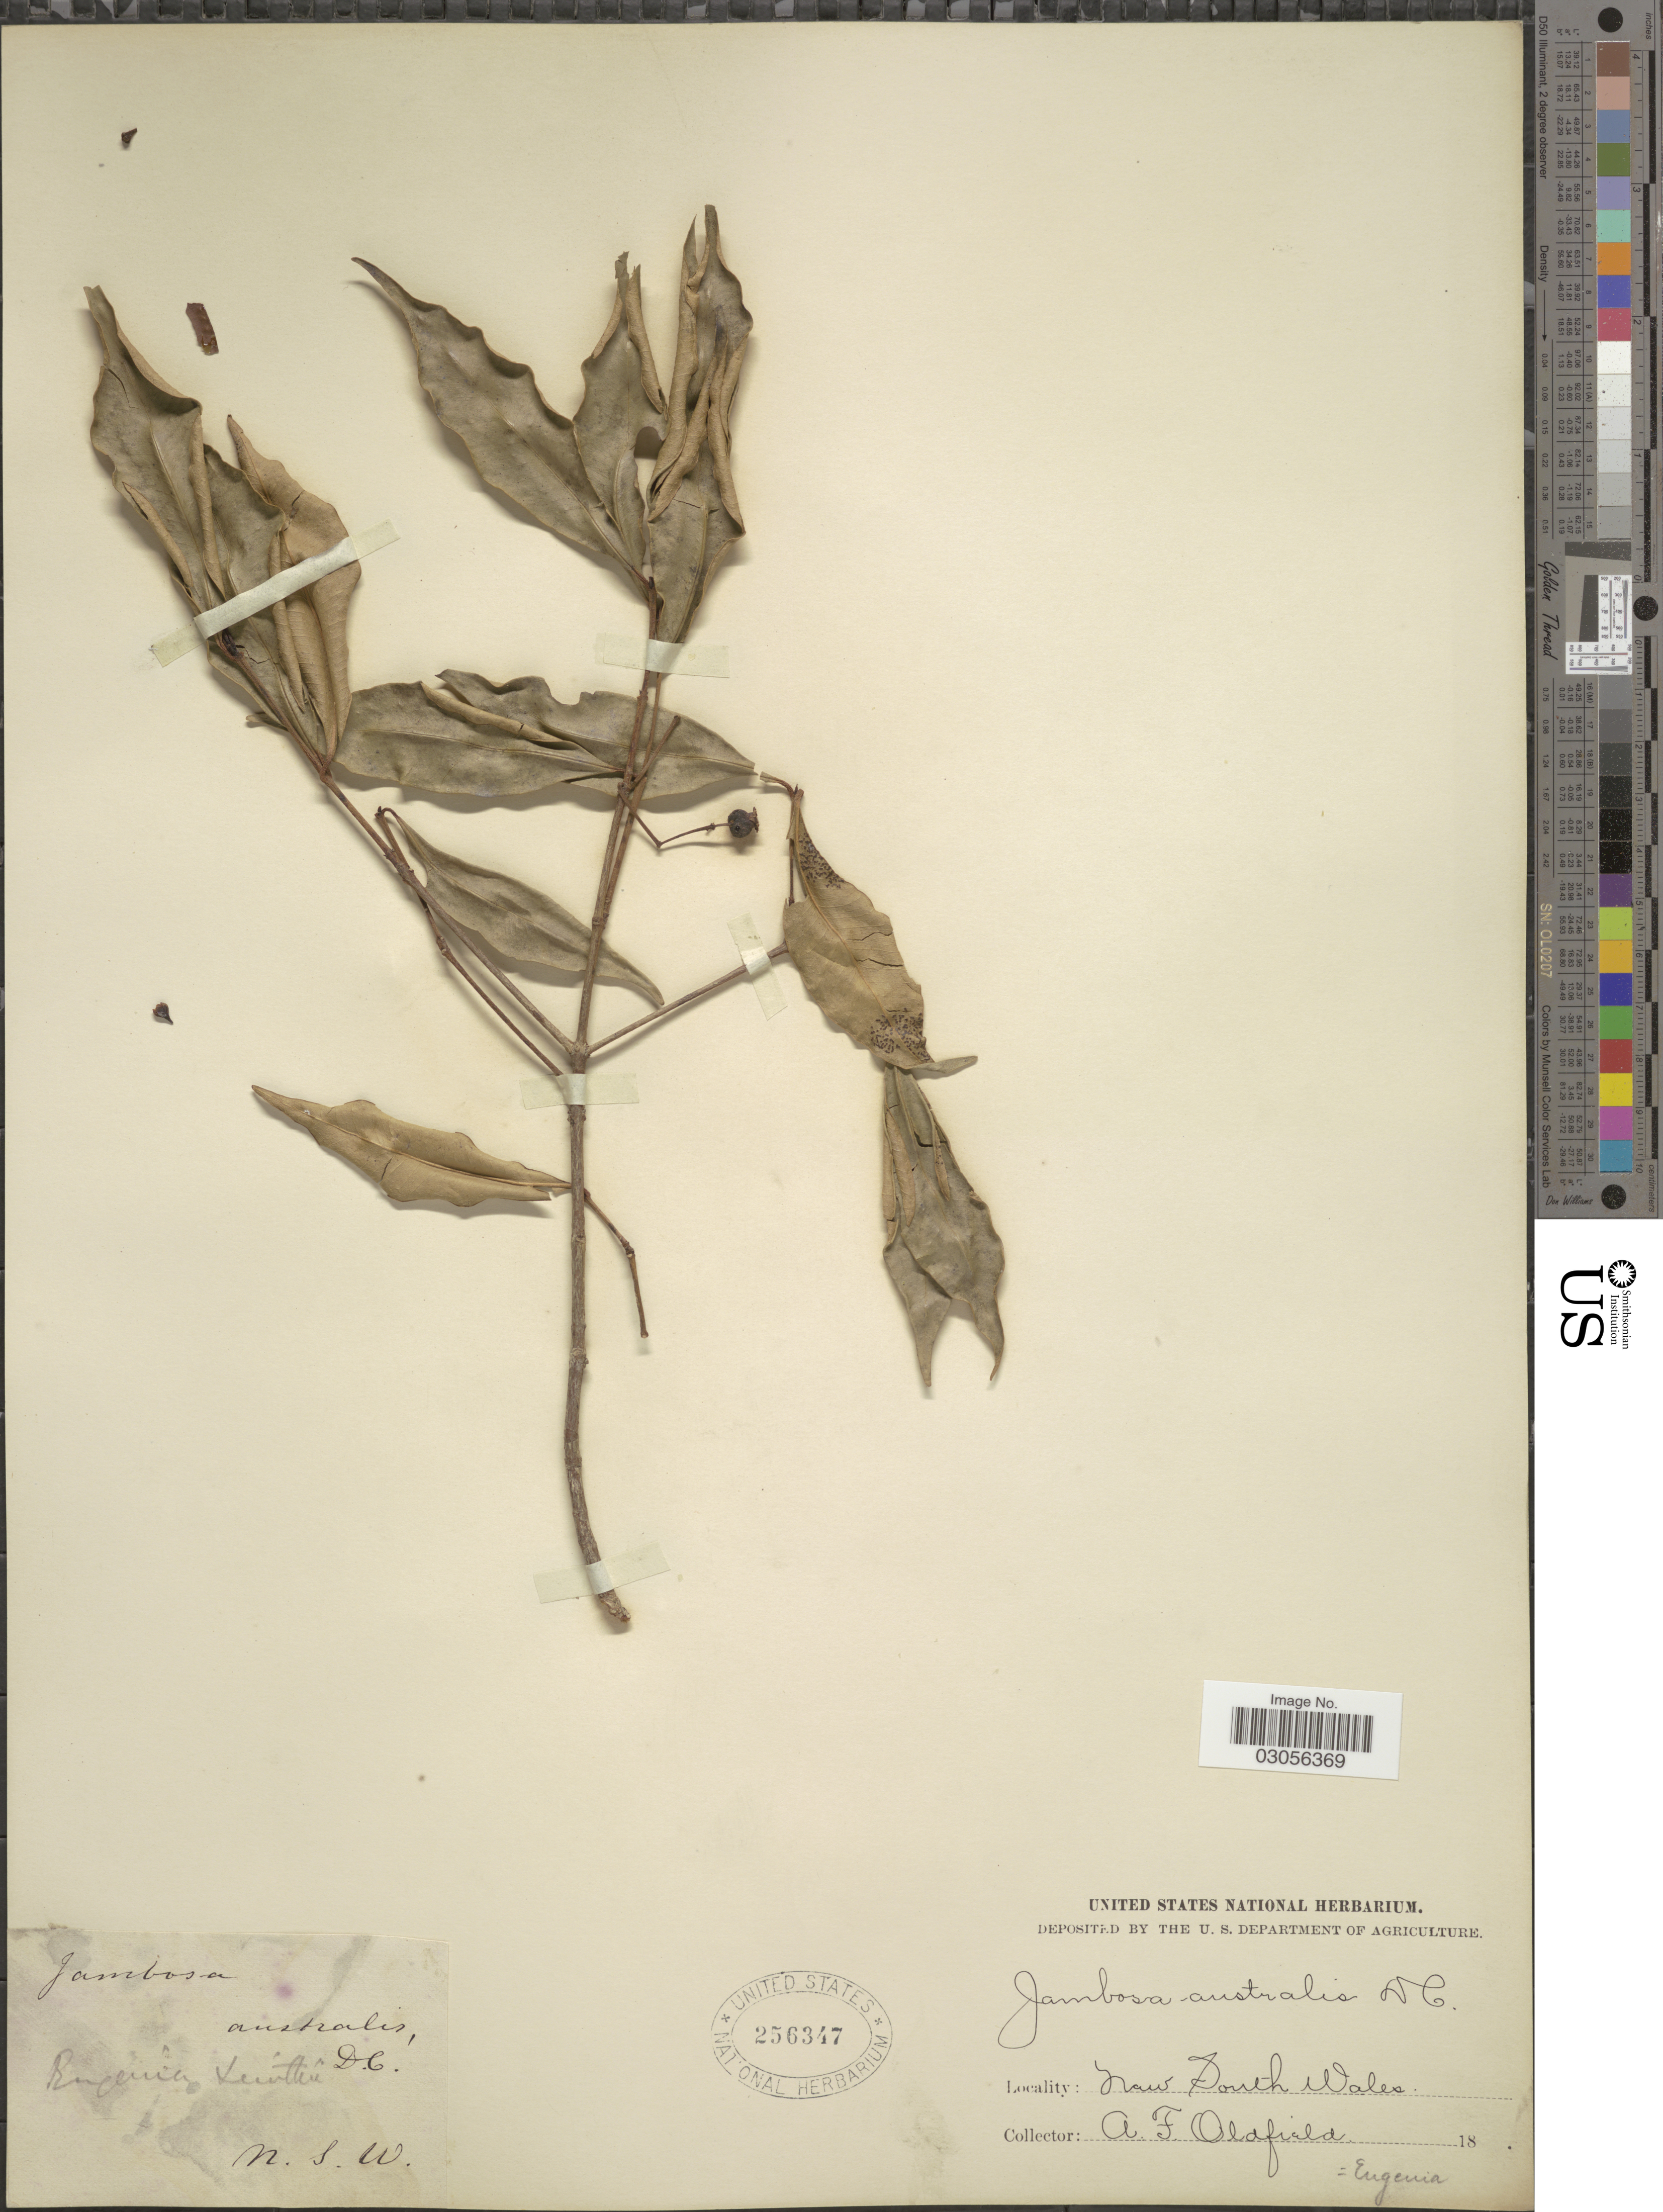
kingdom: Plantae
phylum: Tracheophyta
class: Magnoliopsida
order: Myrtales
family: Myrtaceae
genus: Syzygium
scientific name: Syzygium sp.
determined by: Strong, Mark T., (BOT), Smithsonian Institution - National Museum of Natural History (UNITED STATES)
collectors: A. Oldfield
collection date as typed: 18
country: Australia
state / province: New South Wales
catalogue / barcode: US 256347